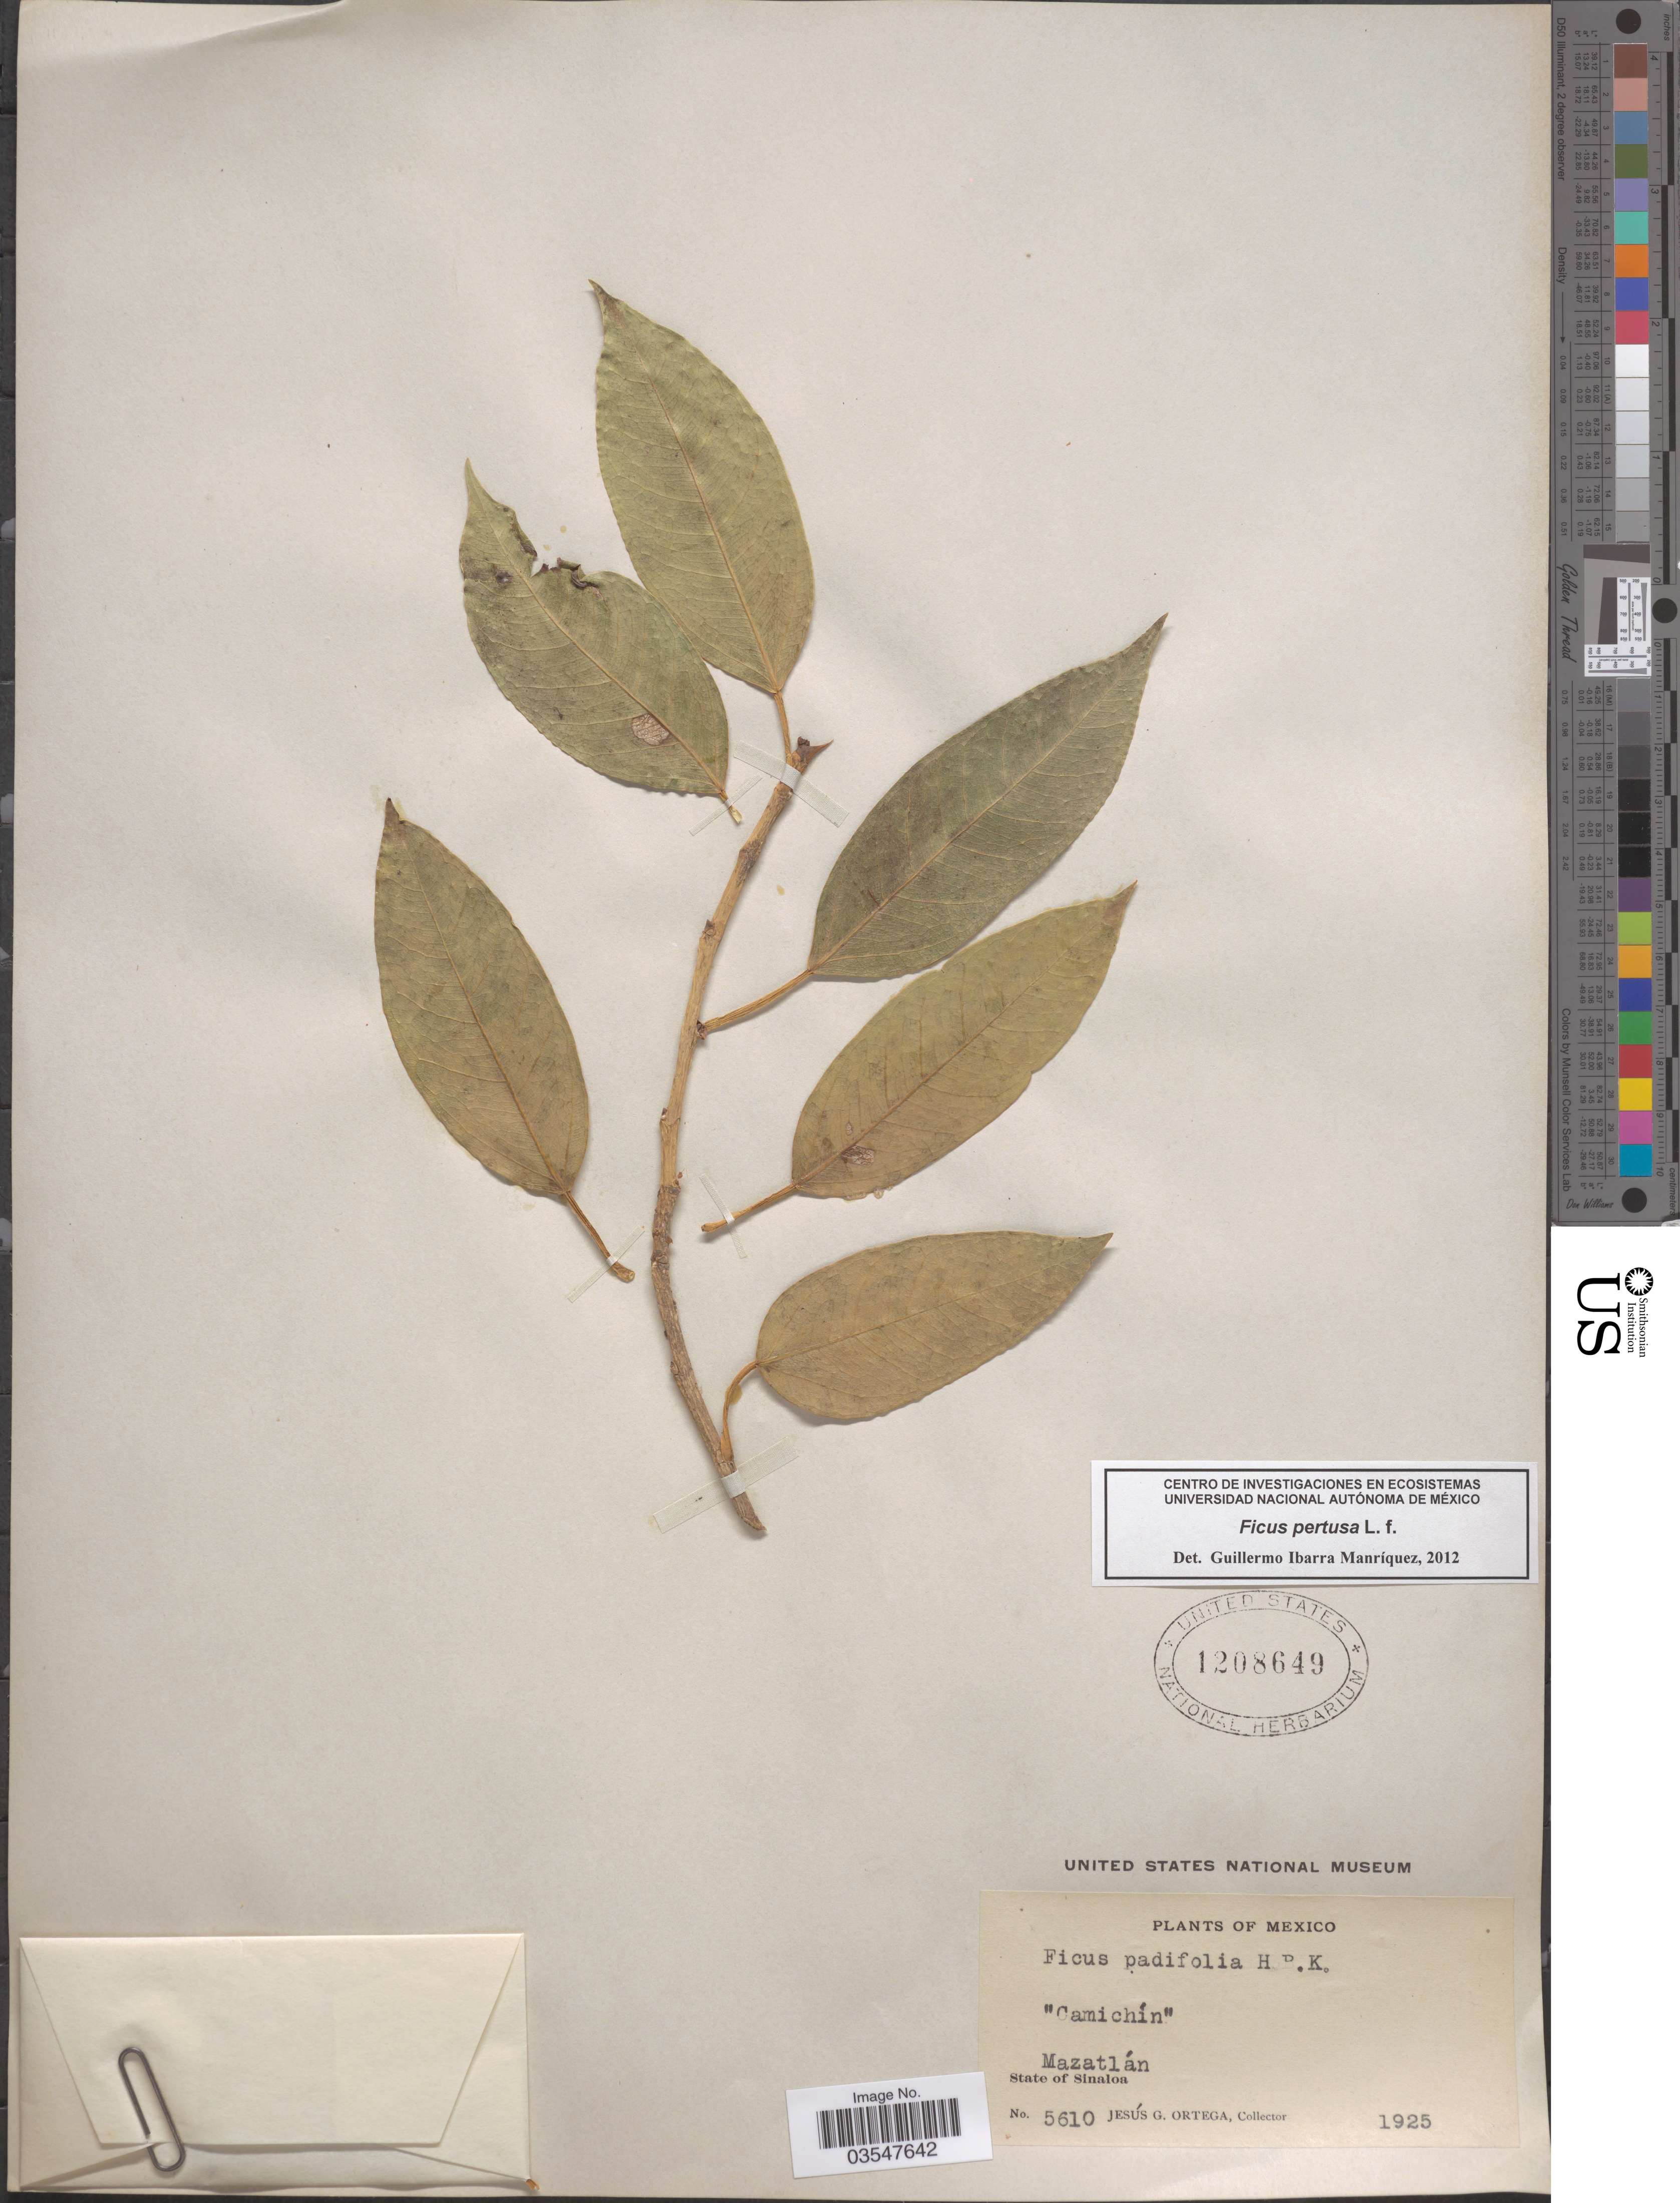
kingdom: Plantae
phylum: Tracheophyta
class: Magnoliopsida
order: Rosales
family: Moraceae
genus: Ficus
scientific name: Ficus pertusa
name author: L. f.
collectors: J. Ortega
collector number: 5610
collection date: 1925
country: Mexico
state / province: Sinaloa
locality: Mazatlán.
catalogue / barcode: US 1208649